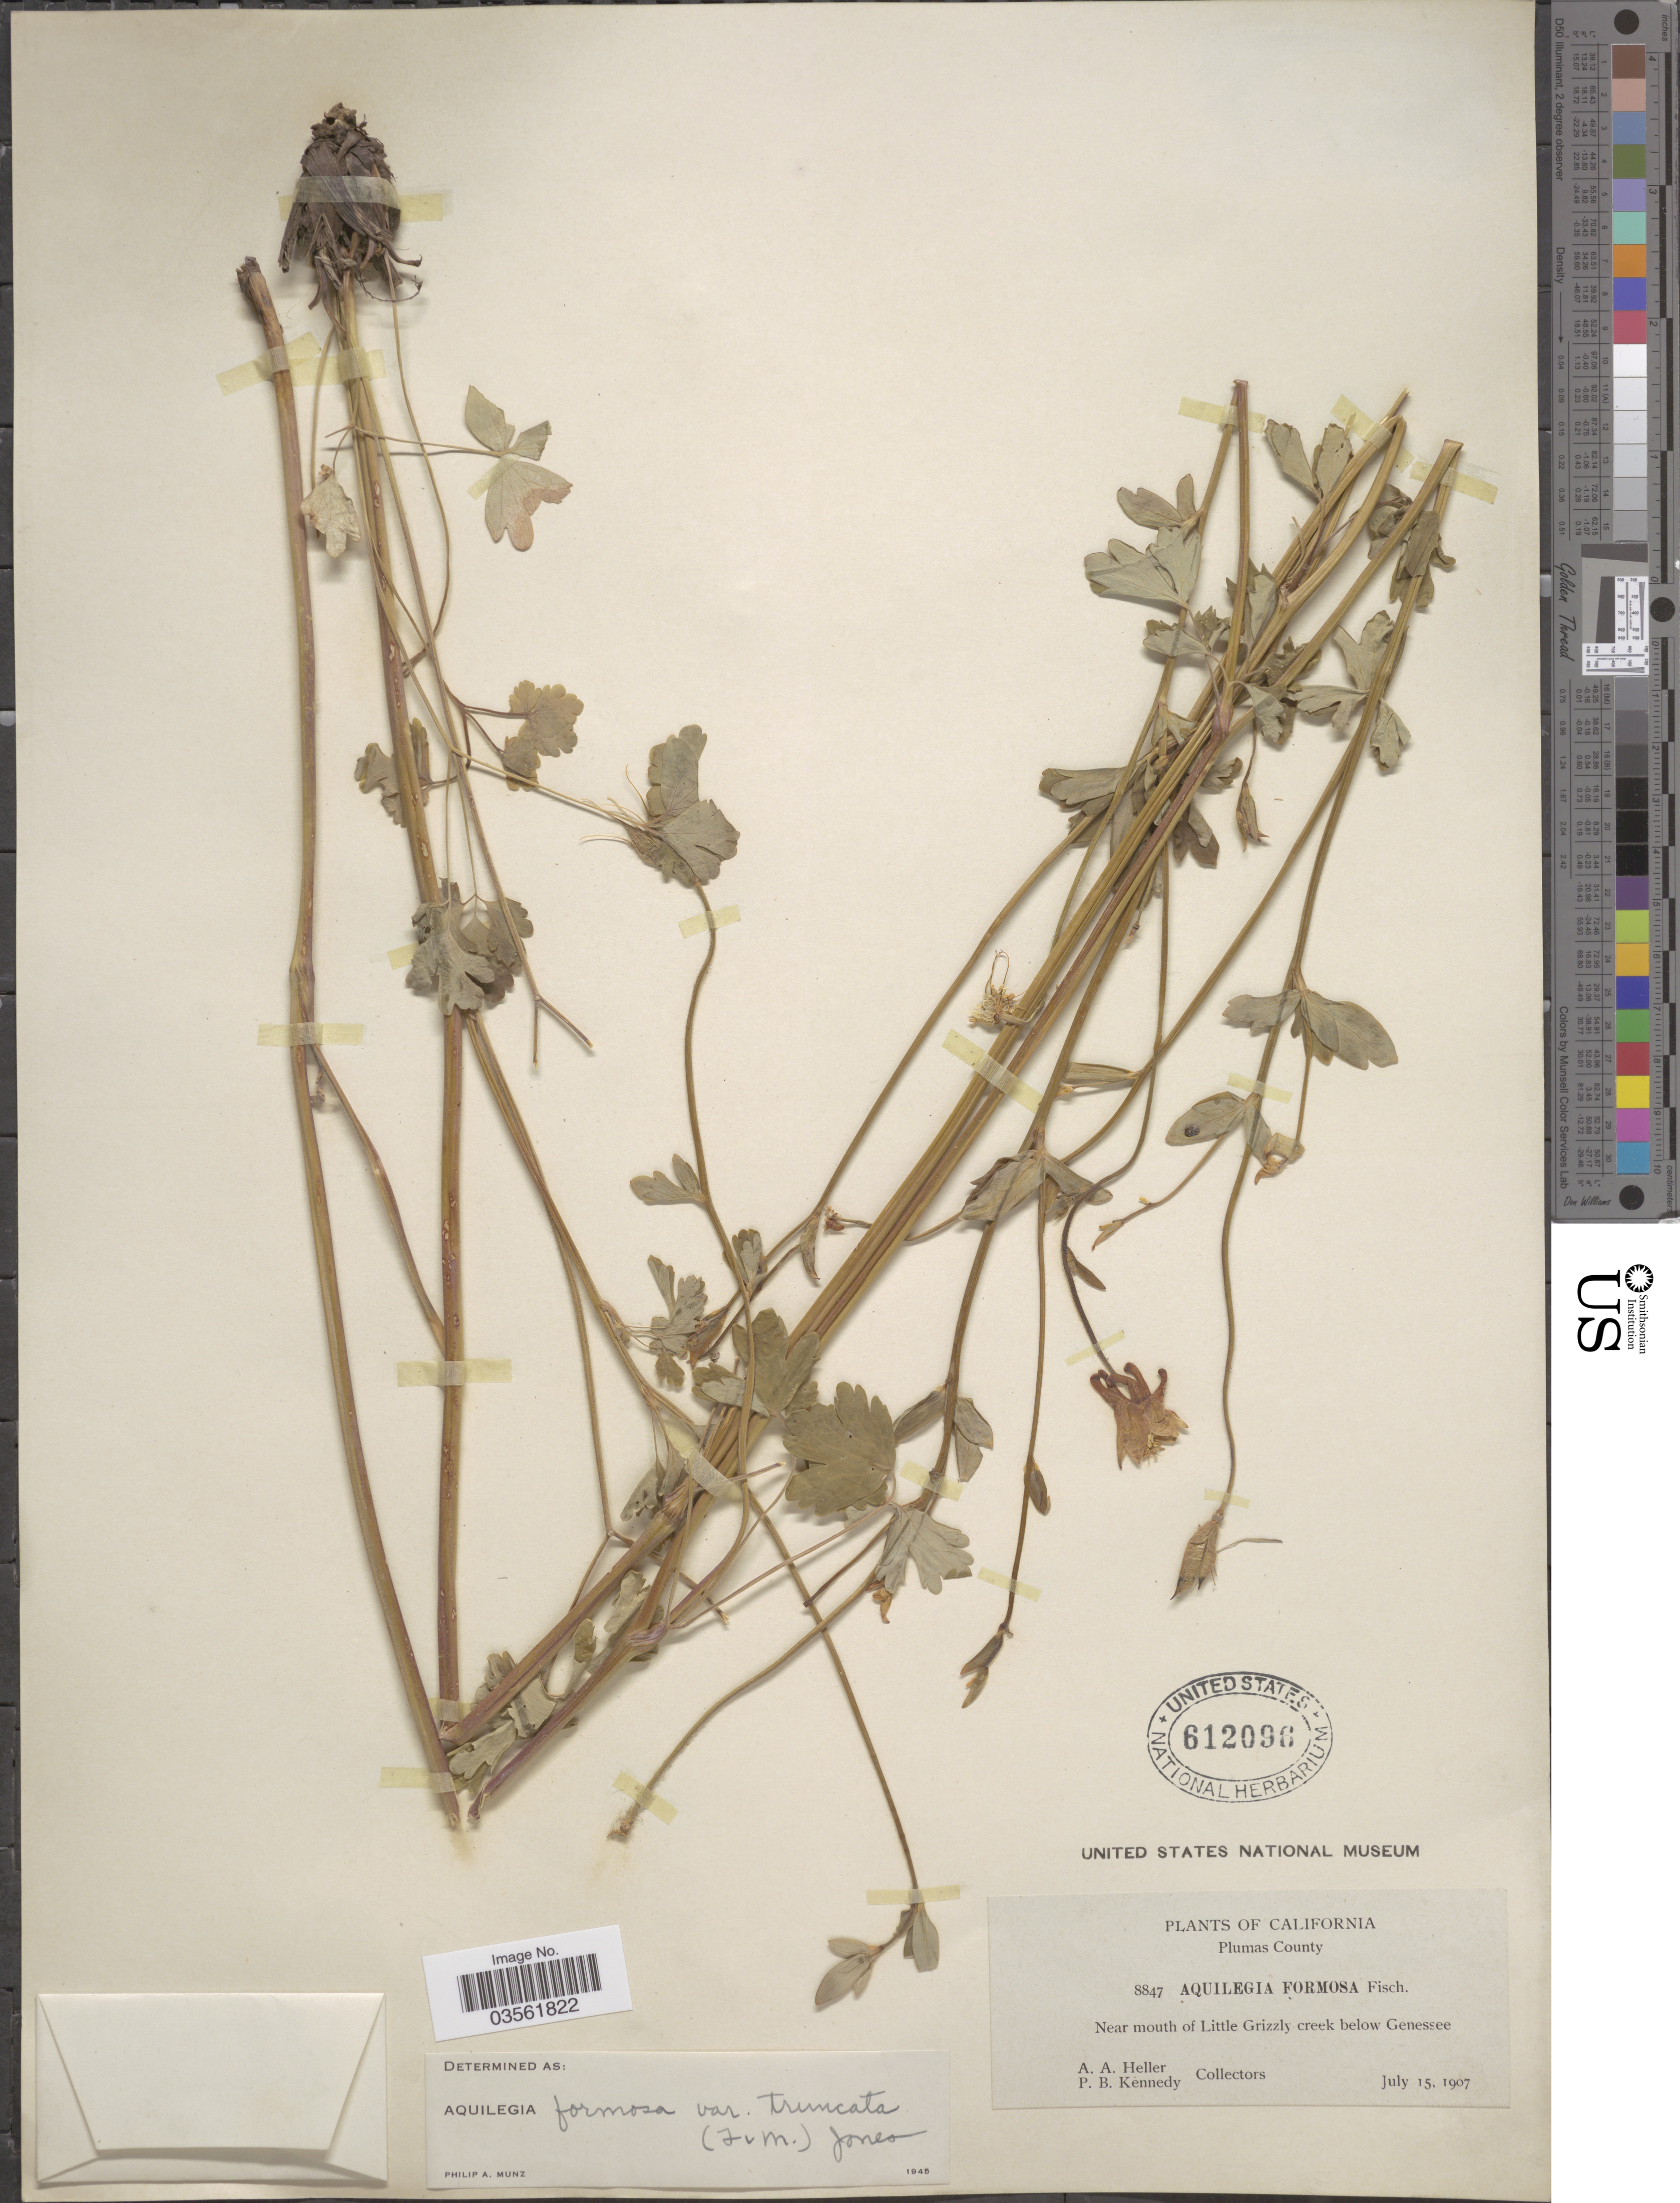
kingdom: Plantae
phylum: Tracheophyta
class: Magnoliopsida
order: Ranunculales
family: Ranunculaceae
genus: Aquilegia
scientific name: Aquilegia formosa var. truncata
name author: M.E. Jones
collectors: A. A. Heller & P. B. Kennedy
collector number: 8847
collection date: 1907-07-15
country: United States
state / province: California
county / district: Plumas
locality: Plumas County. Near mouth of Little Grizzly creek below Genessee.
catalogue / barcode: US 612096